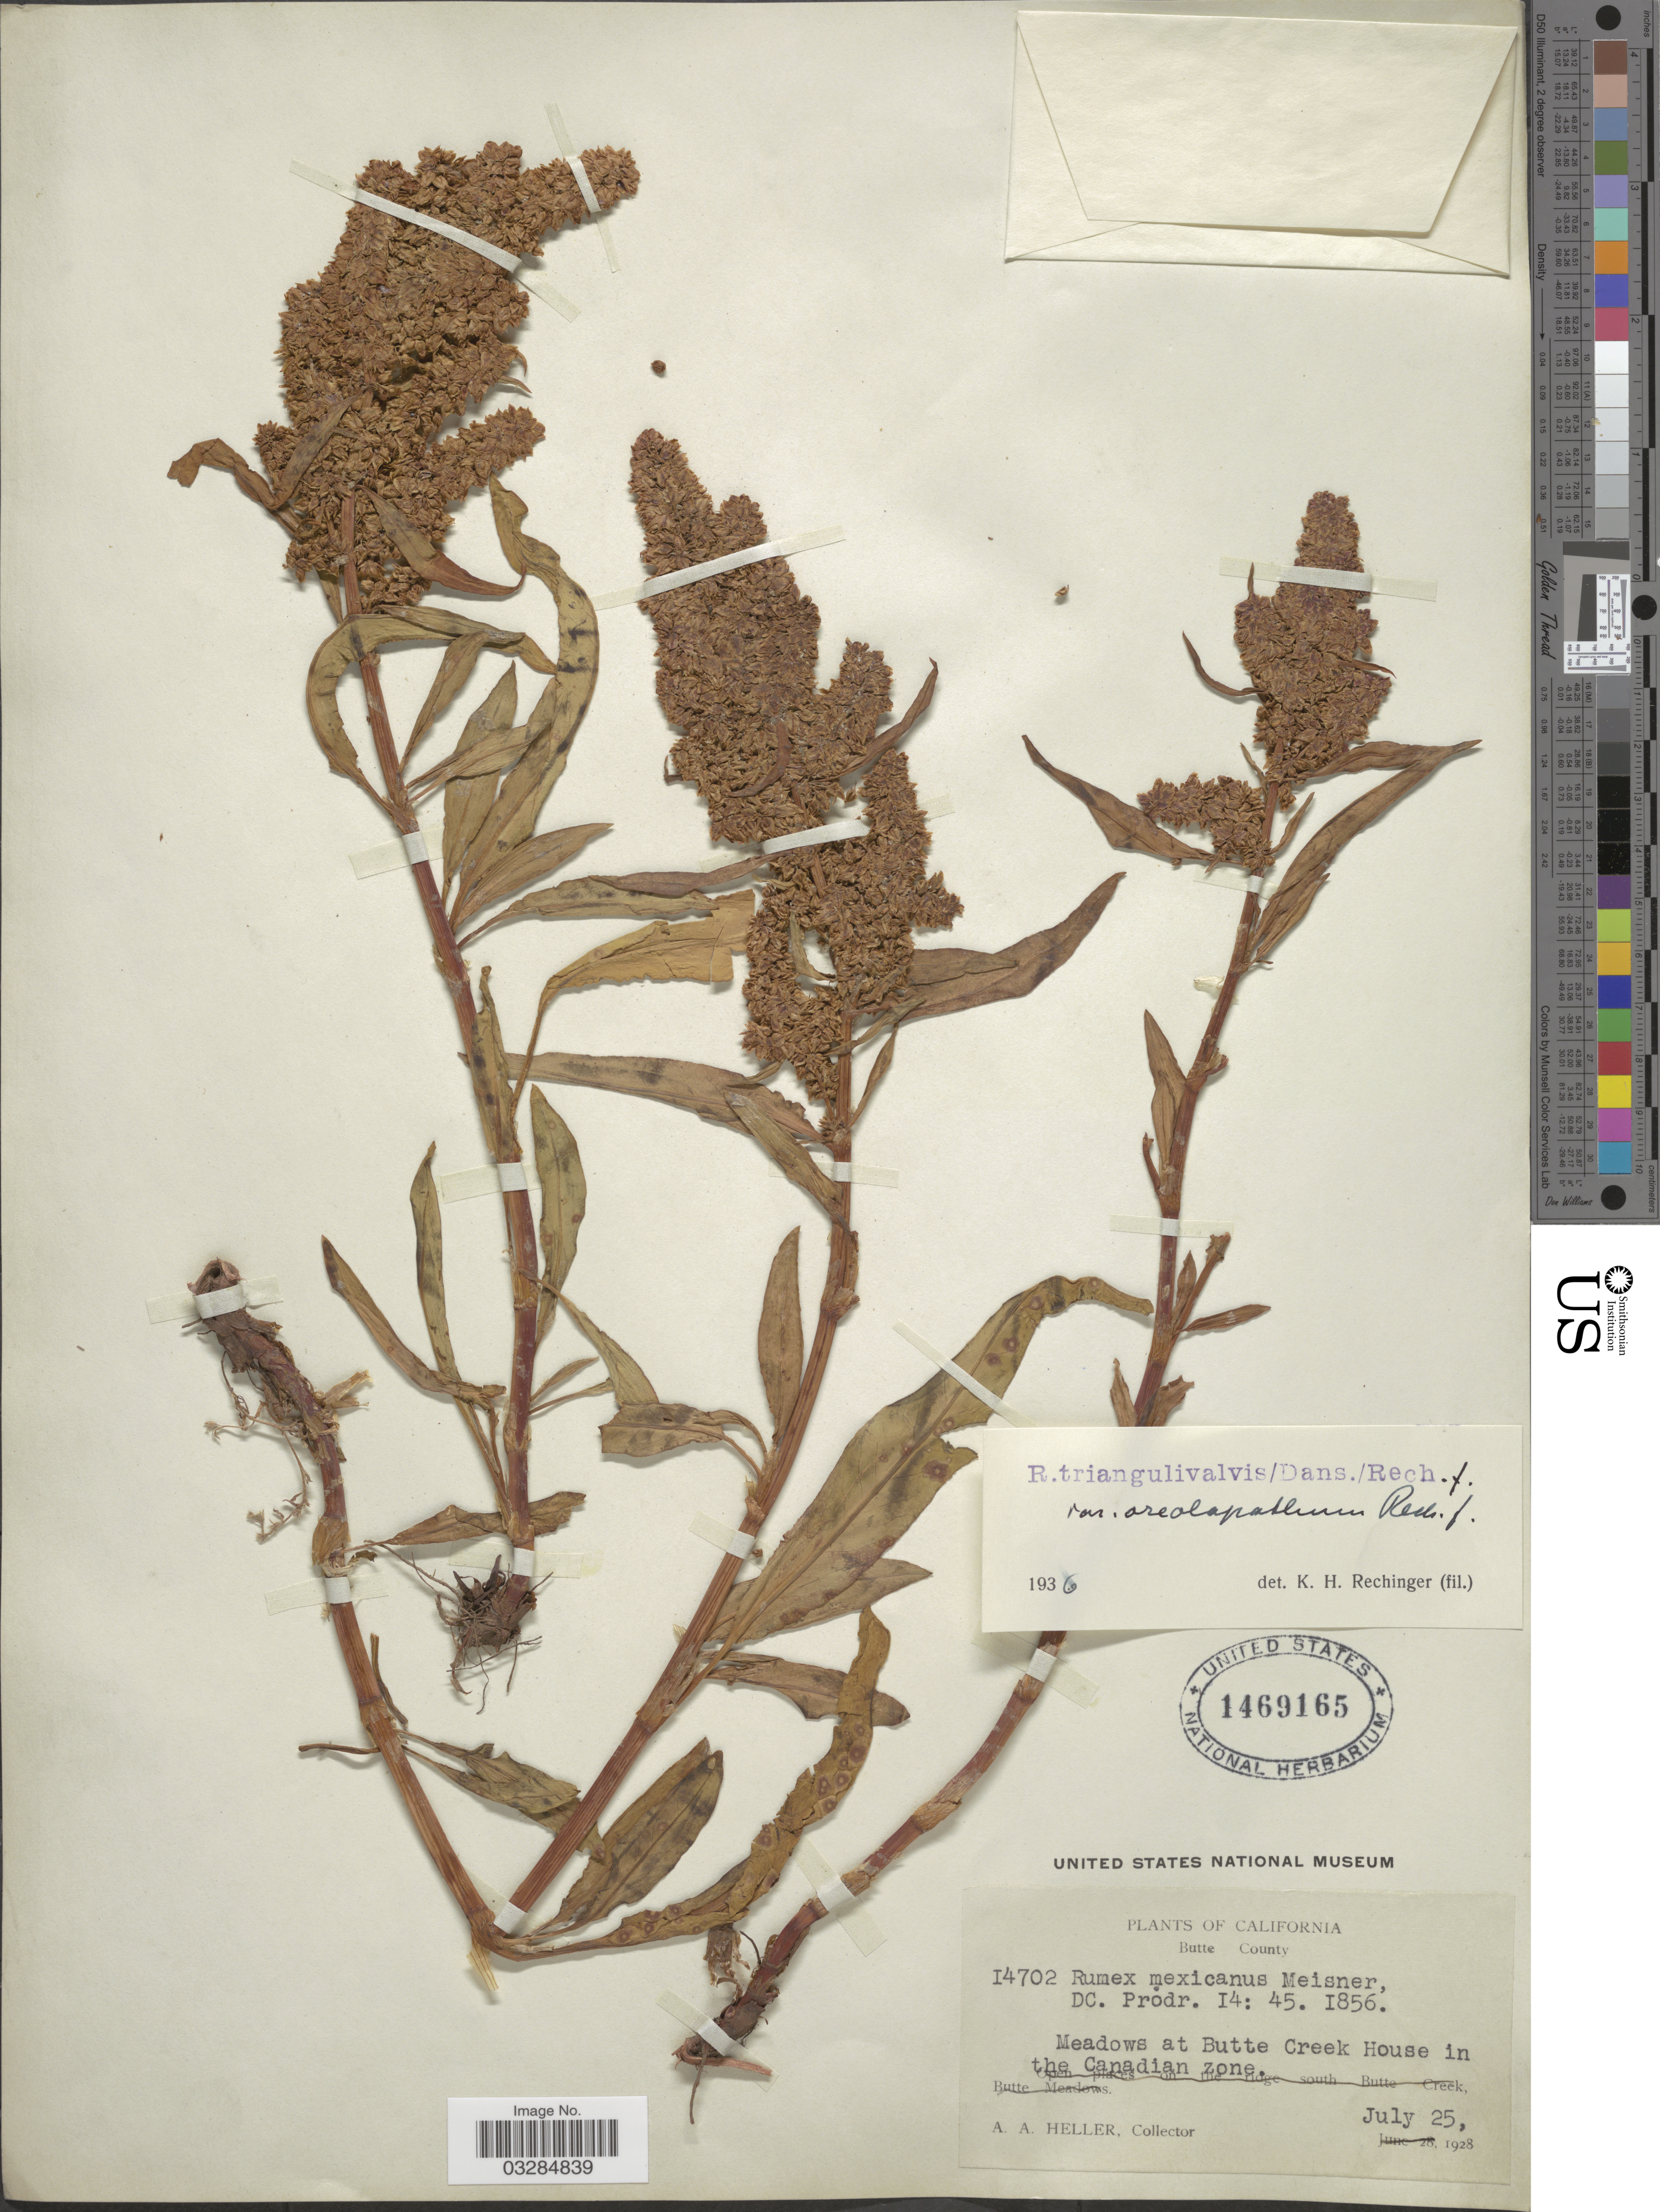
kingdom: Plantae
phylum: Tracheophyta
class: Magnoliopsida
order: Caryophyllales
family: Polygonaceae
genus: Rumex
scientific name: Rumex triangulivalvis var. oreolapathum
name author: Rech. f.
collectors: A. A. Heller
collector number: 14702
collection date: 1928-07-25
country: United States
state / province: California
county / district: Butte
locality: Butte County. Meadows at Butte Creek House in the Canadian zone.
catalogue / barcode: US 1469165